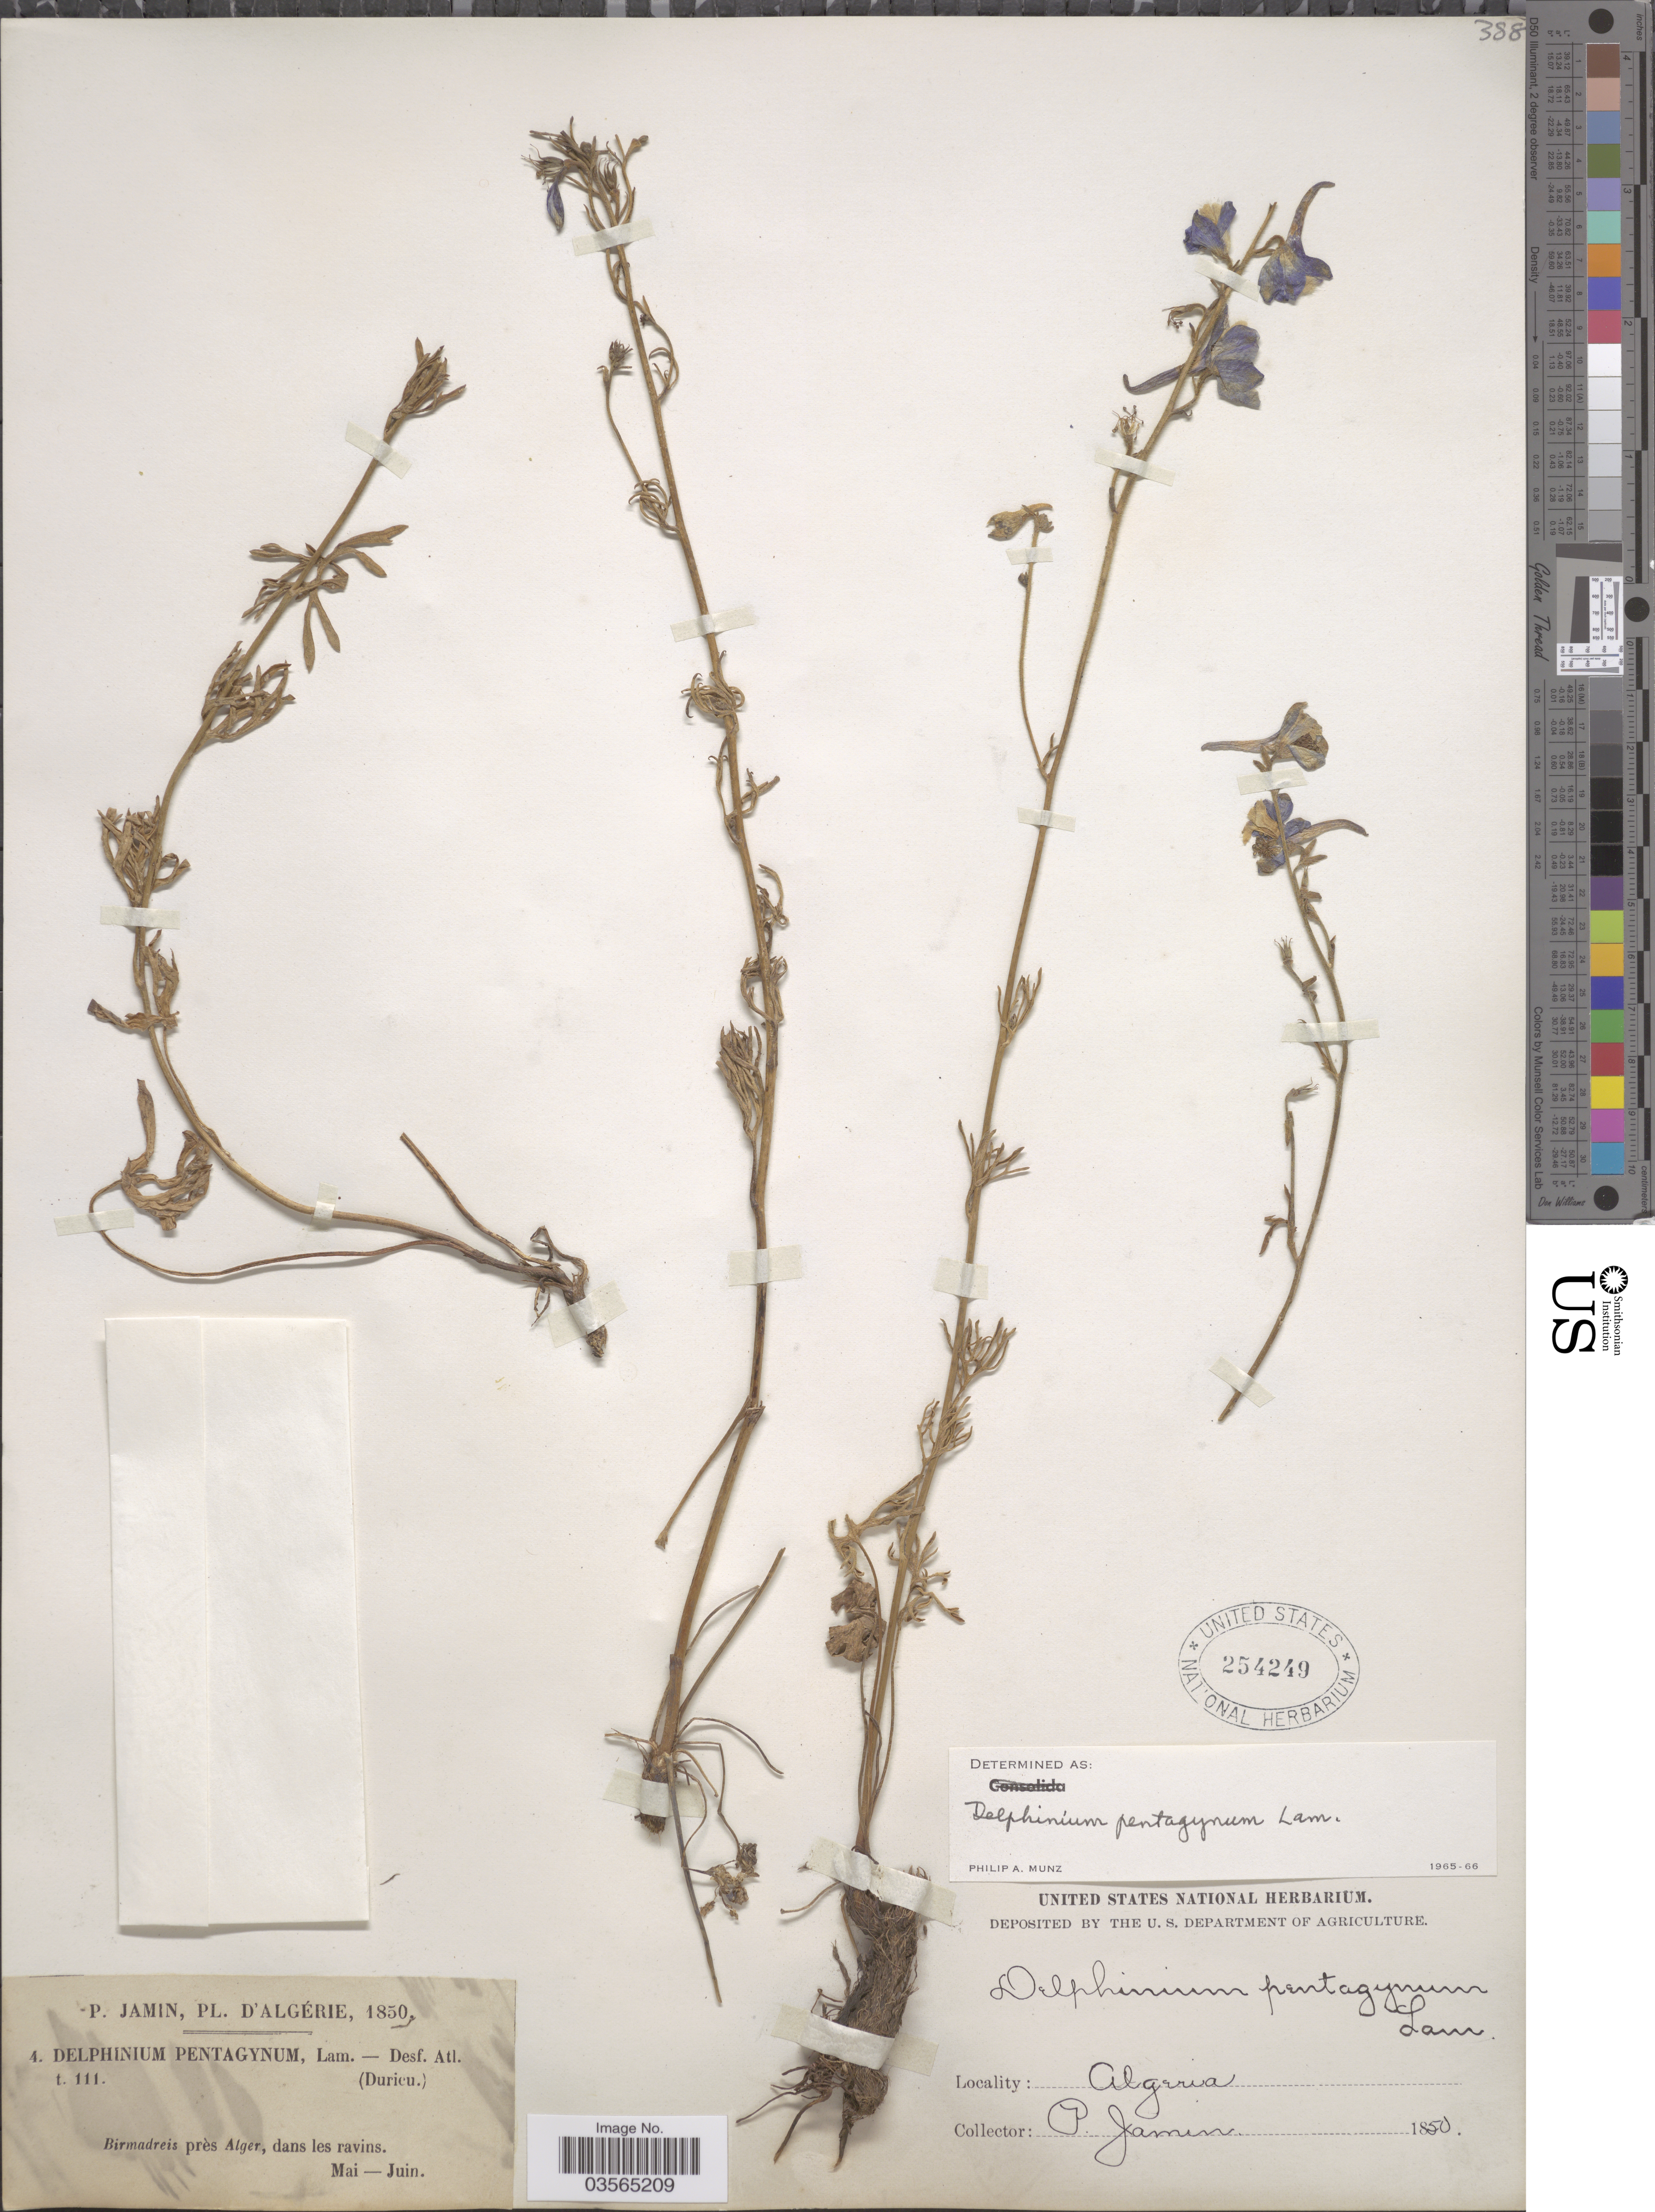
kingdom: Plantae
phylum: Tracheophyta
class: Magnoliopsida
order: Ranunculales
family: Ranunculaceae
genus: Delphinium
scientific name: Delphinium pentagynum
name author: Lam.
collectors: P. Jamin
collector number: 4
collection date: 1850-05/1850-06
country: Algeria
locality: Birmadreis près Alger, dans les ravins.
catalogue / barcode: US 254249